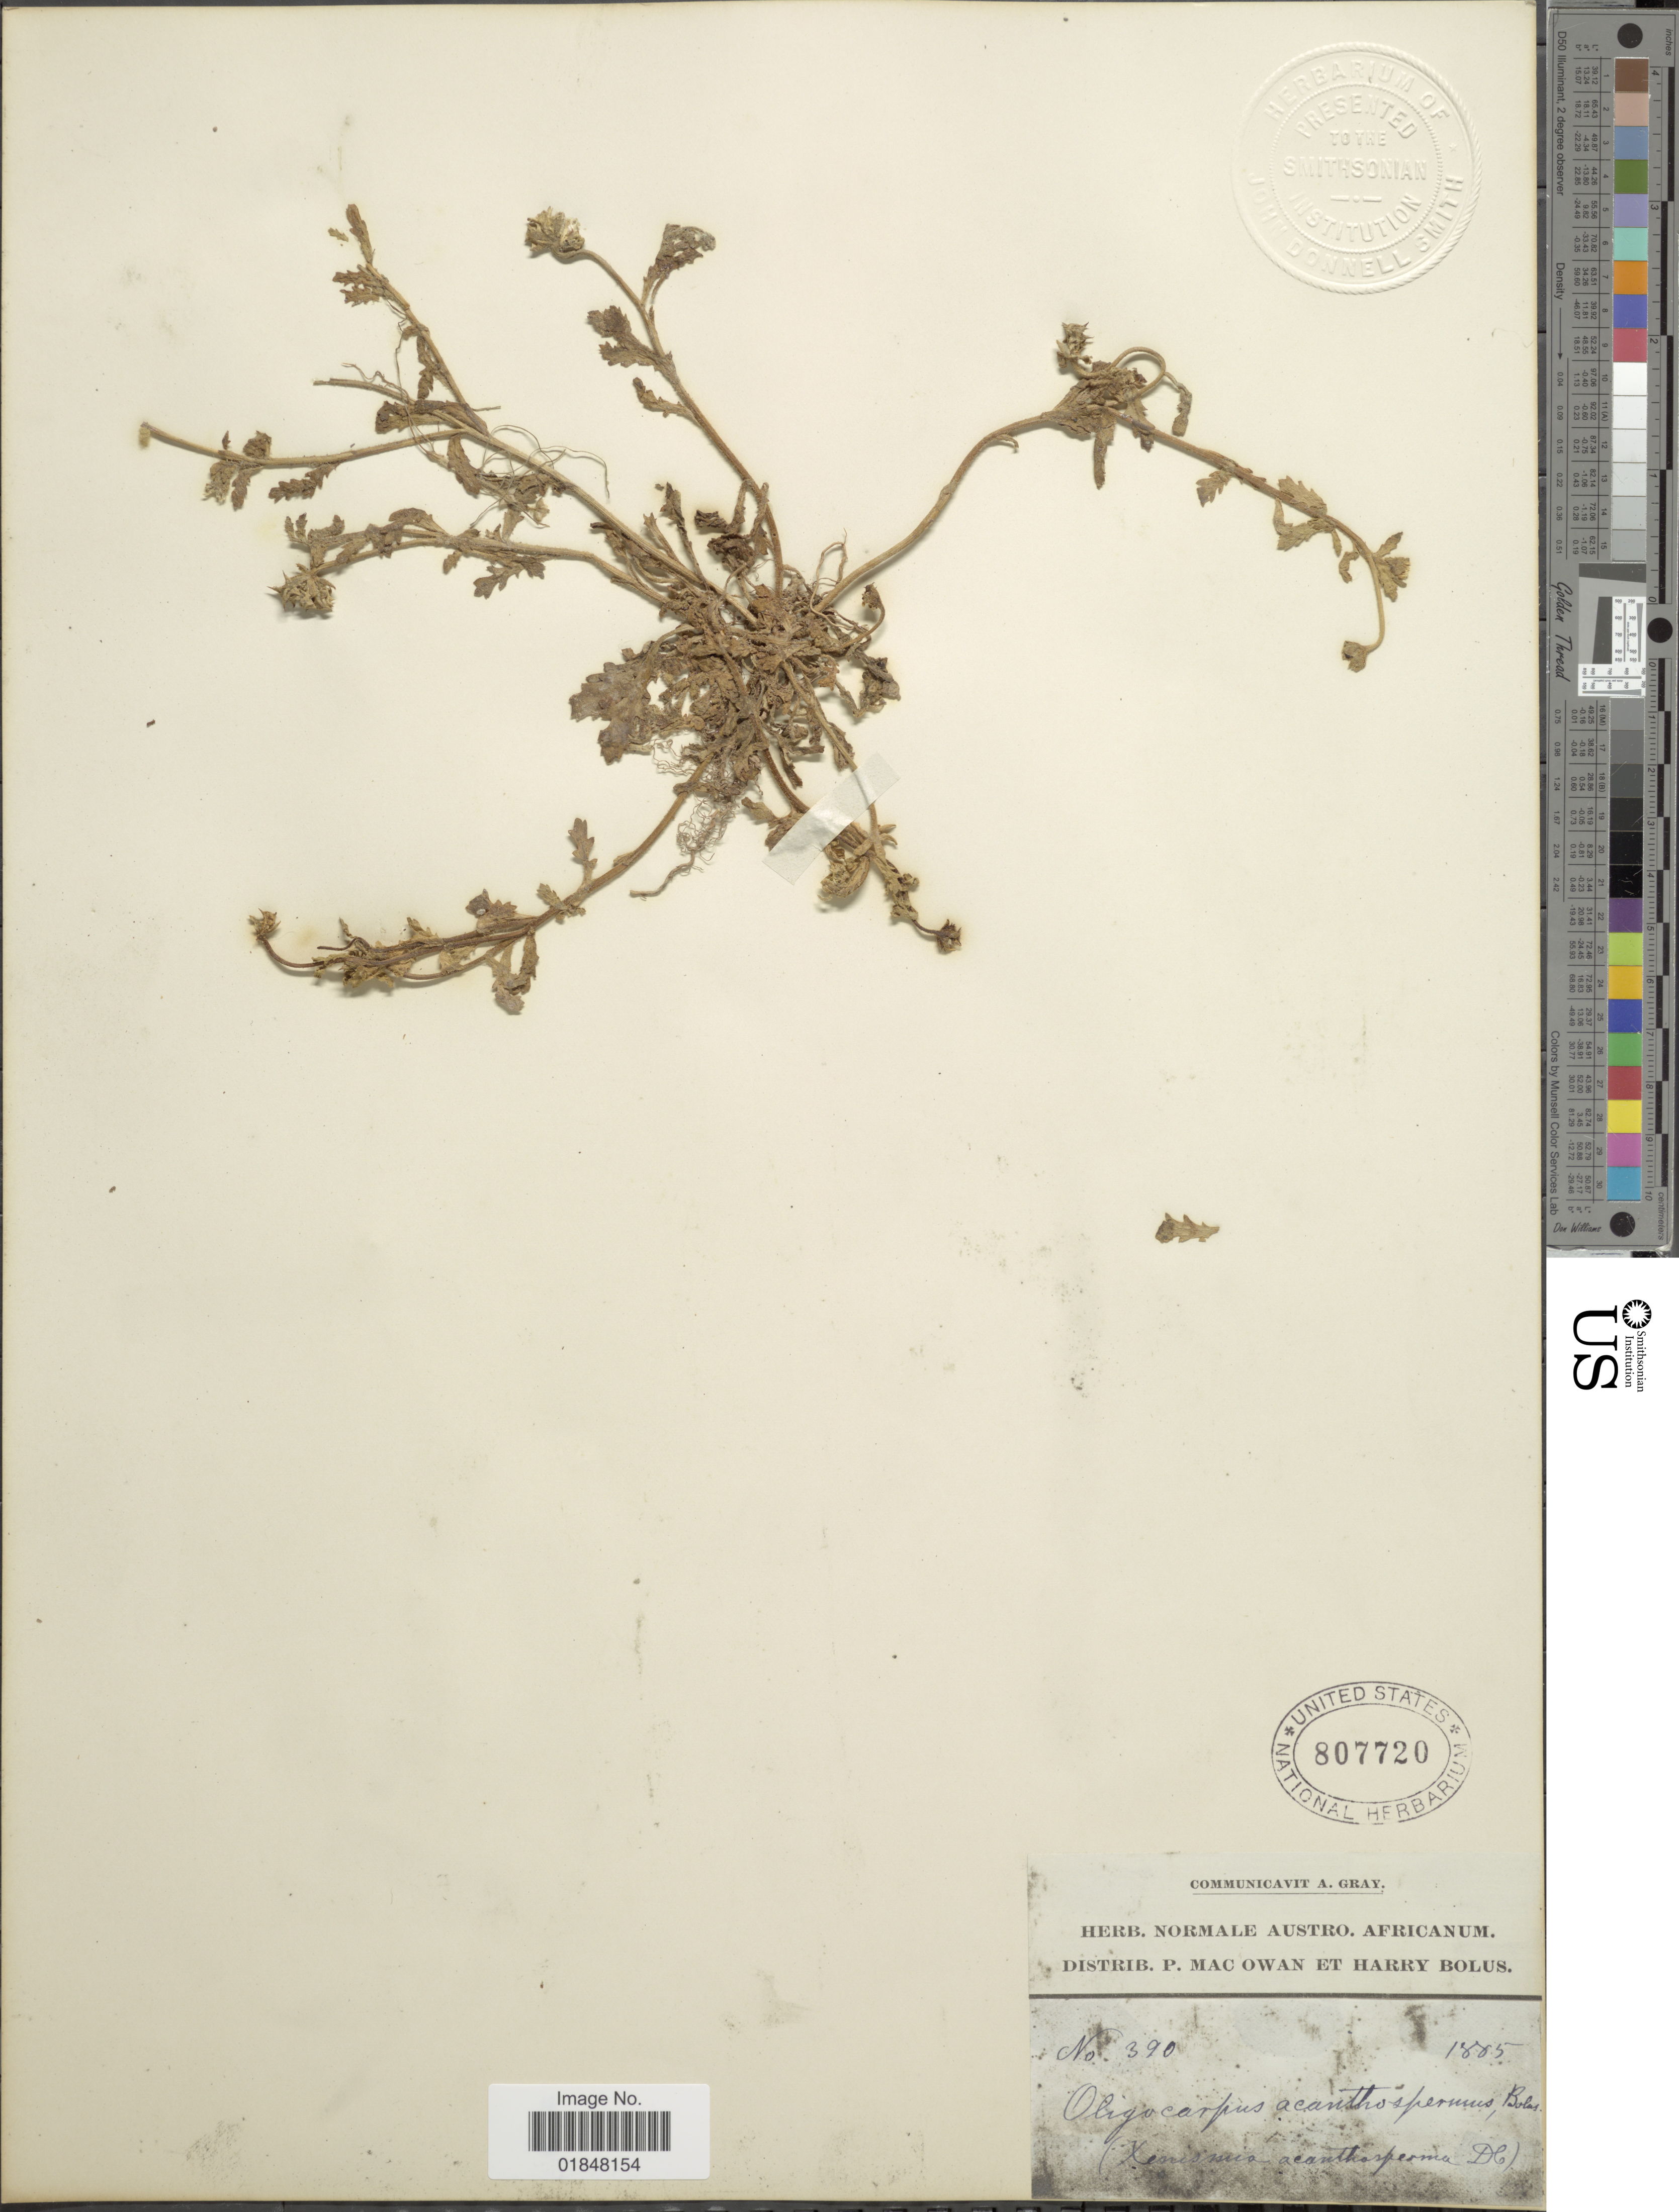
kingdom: Plantae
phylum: Tracheophyta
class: Magnoliopsida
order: Asterales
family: Asteraceae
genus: Oligocarpus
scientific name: Oligocarpus acanthospermus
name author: Bol.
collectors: P. Owan & H. Bolus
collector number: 390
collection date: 1805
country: South Africa (?)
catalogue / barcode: US 807720